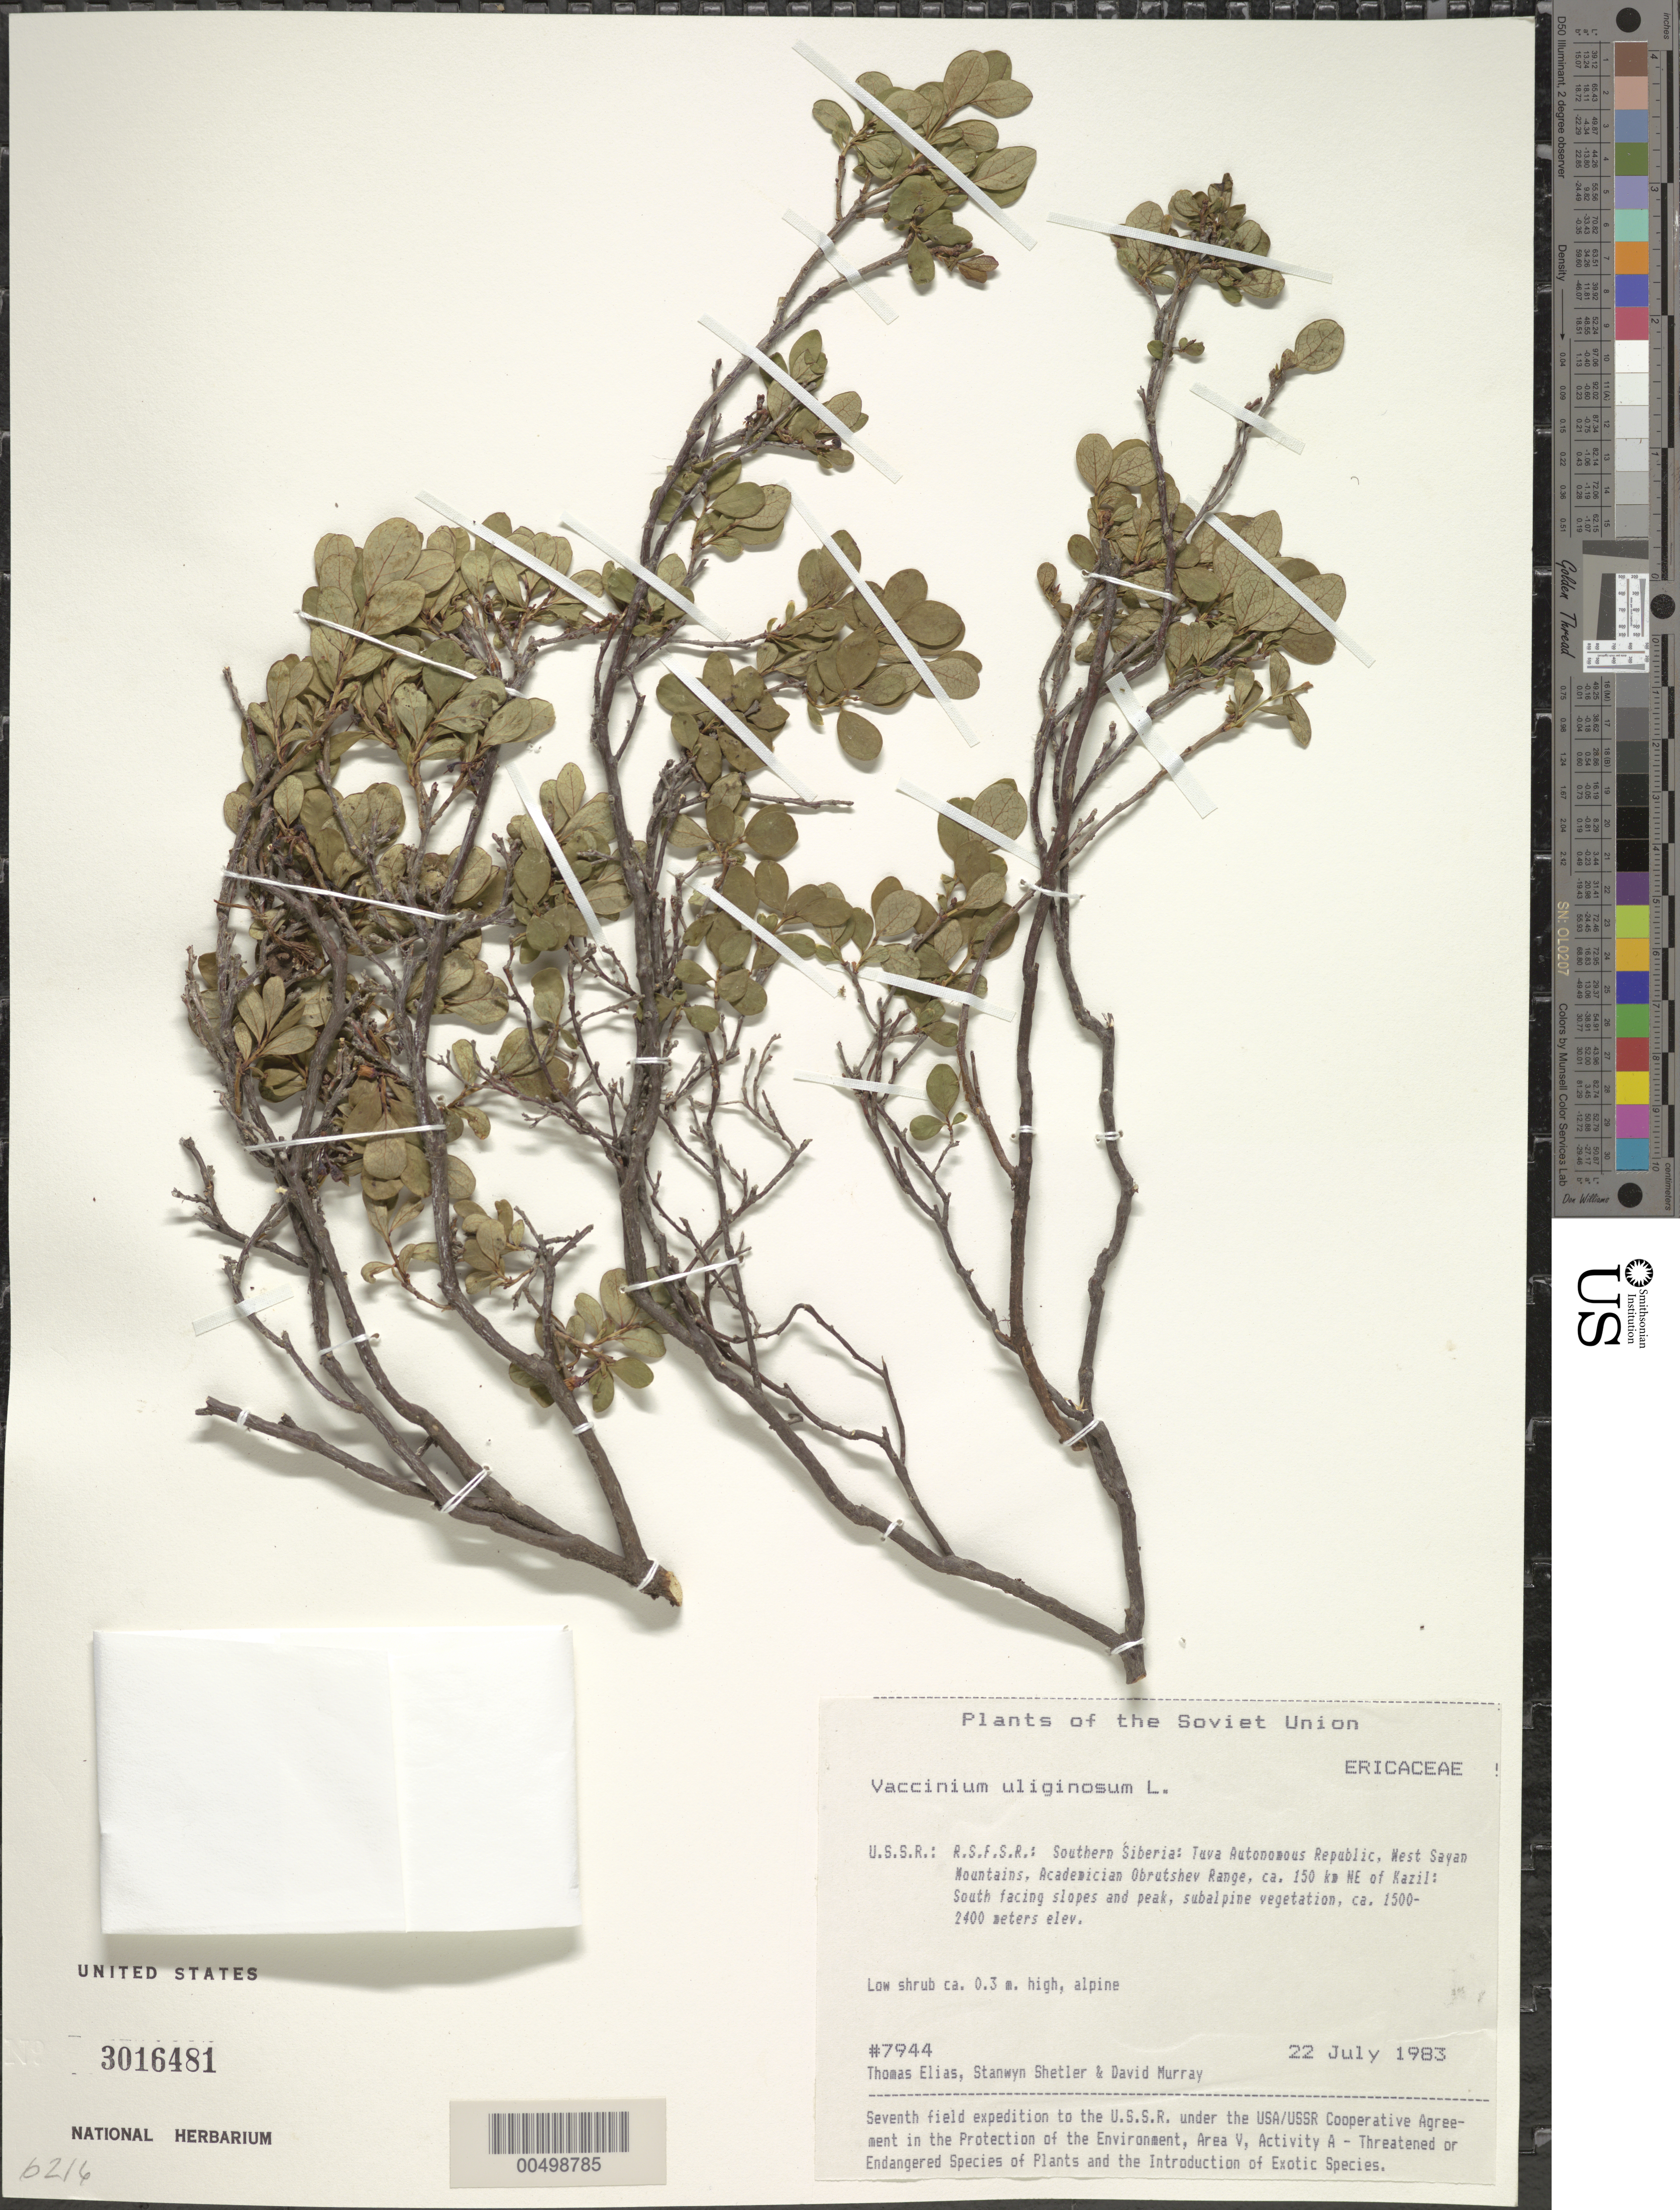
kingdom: Plantae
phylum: Tracheophyta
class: Magnoliopsida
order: Ericales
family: Ericaceae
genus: Vaccinium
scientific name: Vaccinium uliginosum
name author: L.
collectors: T. Elias, S. Shetler & D. F. Murray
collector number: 7944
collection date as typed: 22 Jul 1983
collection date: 1983-07-22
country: Russian Federation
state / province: Tuva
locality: West Sayan Mountains, Academician Obrutshev Range, ca. 150 km NE of Kazil [Kyzyl]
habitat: south-facing slopes and peak, subalpine vegetation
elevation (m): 1500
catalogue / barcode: US 3016481